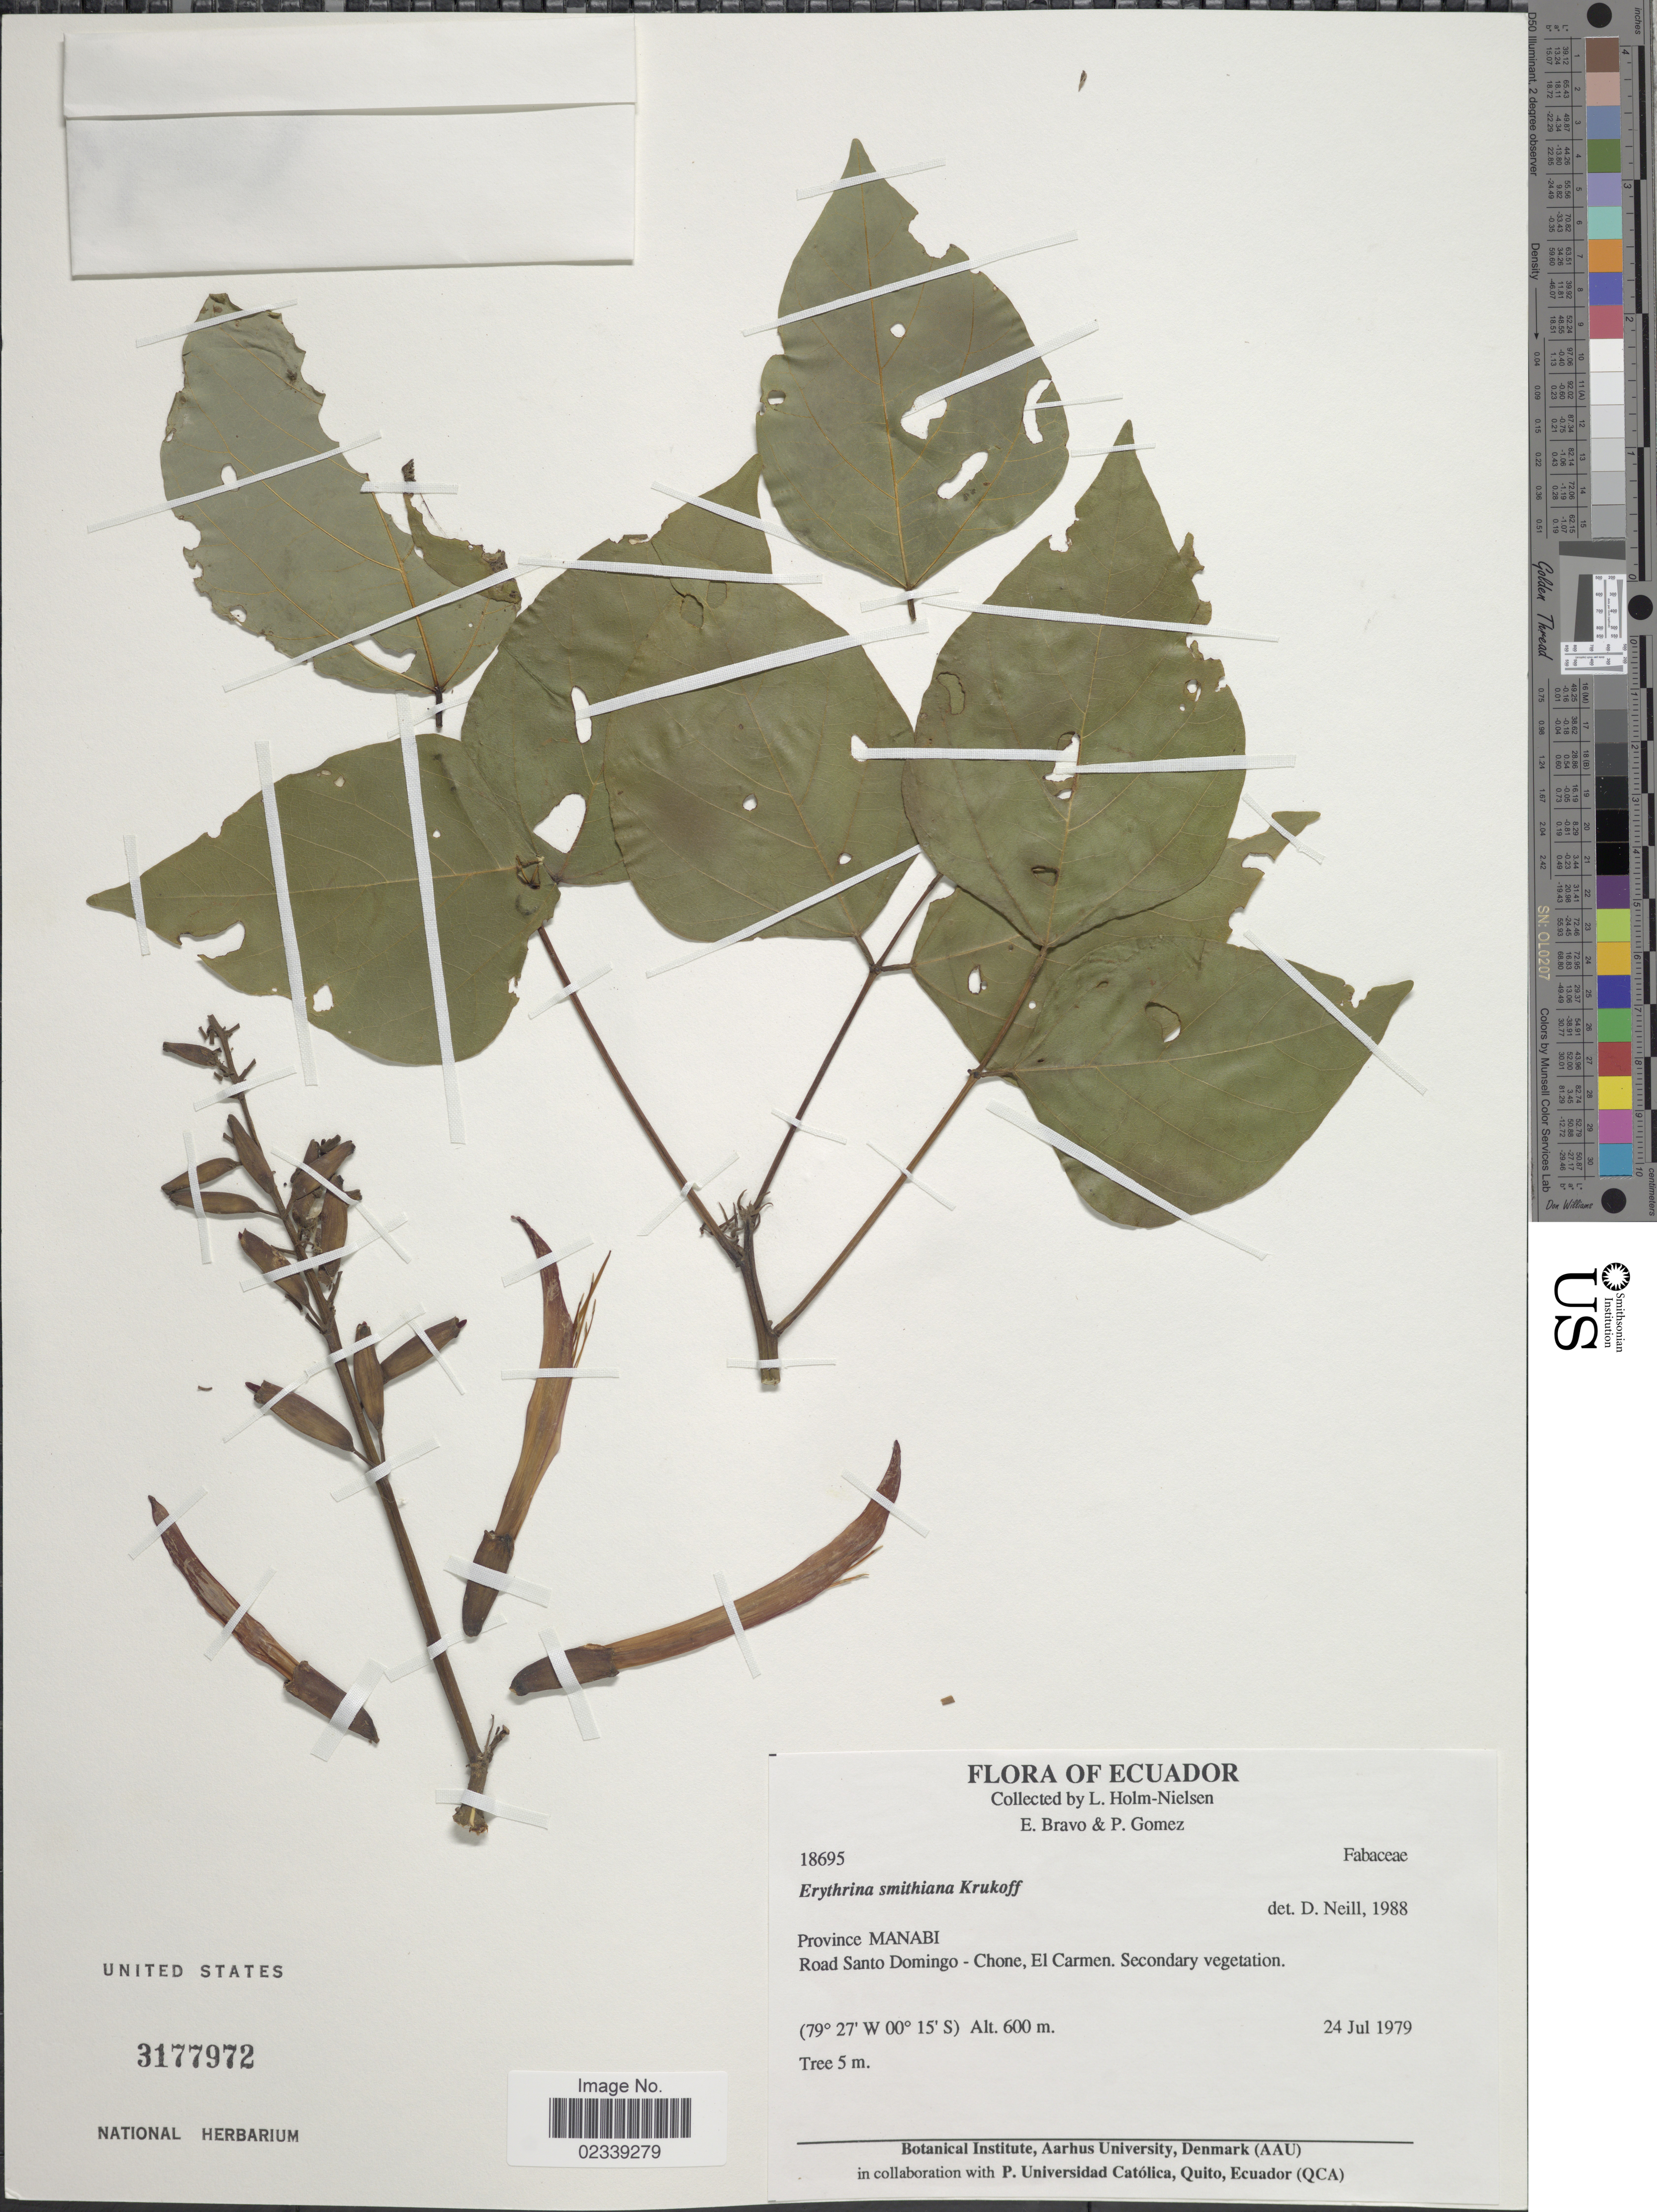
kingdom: Plantae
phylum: Tracheophyta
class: Magnoliopsida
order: Fabales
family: Fabaceae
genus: Erythrina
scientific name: Erythrina smithiana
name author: Krukoff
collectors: L. Holm-Nielsen, E. Bravo & P. Gomez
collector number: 18695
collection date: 1979-07-24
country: Ecuador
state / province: Manabí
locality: Road Santo Domingo-Chone, El Carmen, secondary vegetation.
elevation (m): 600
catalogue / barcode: US 3177972